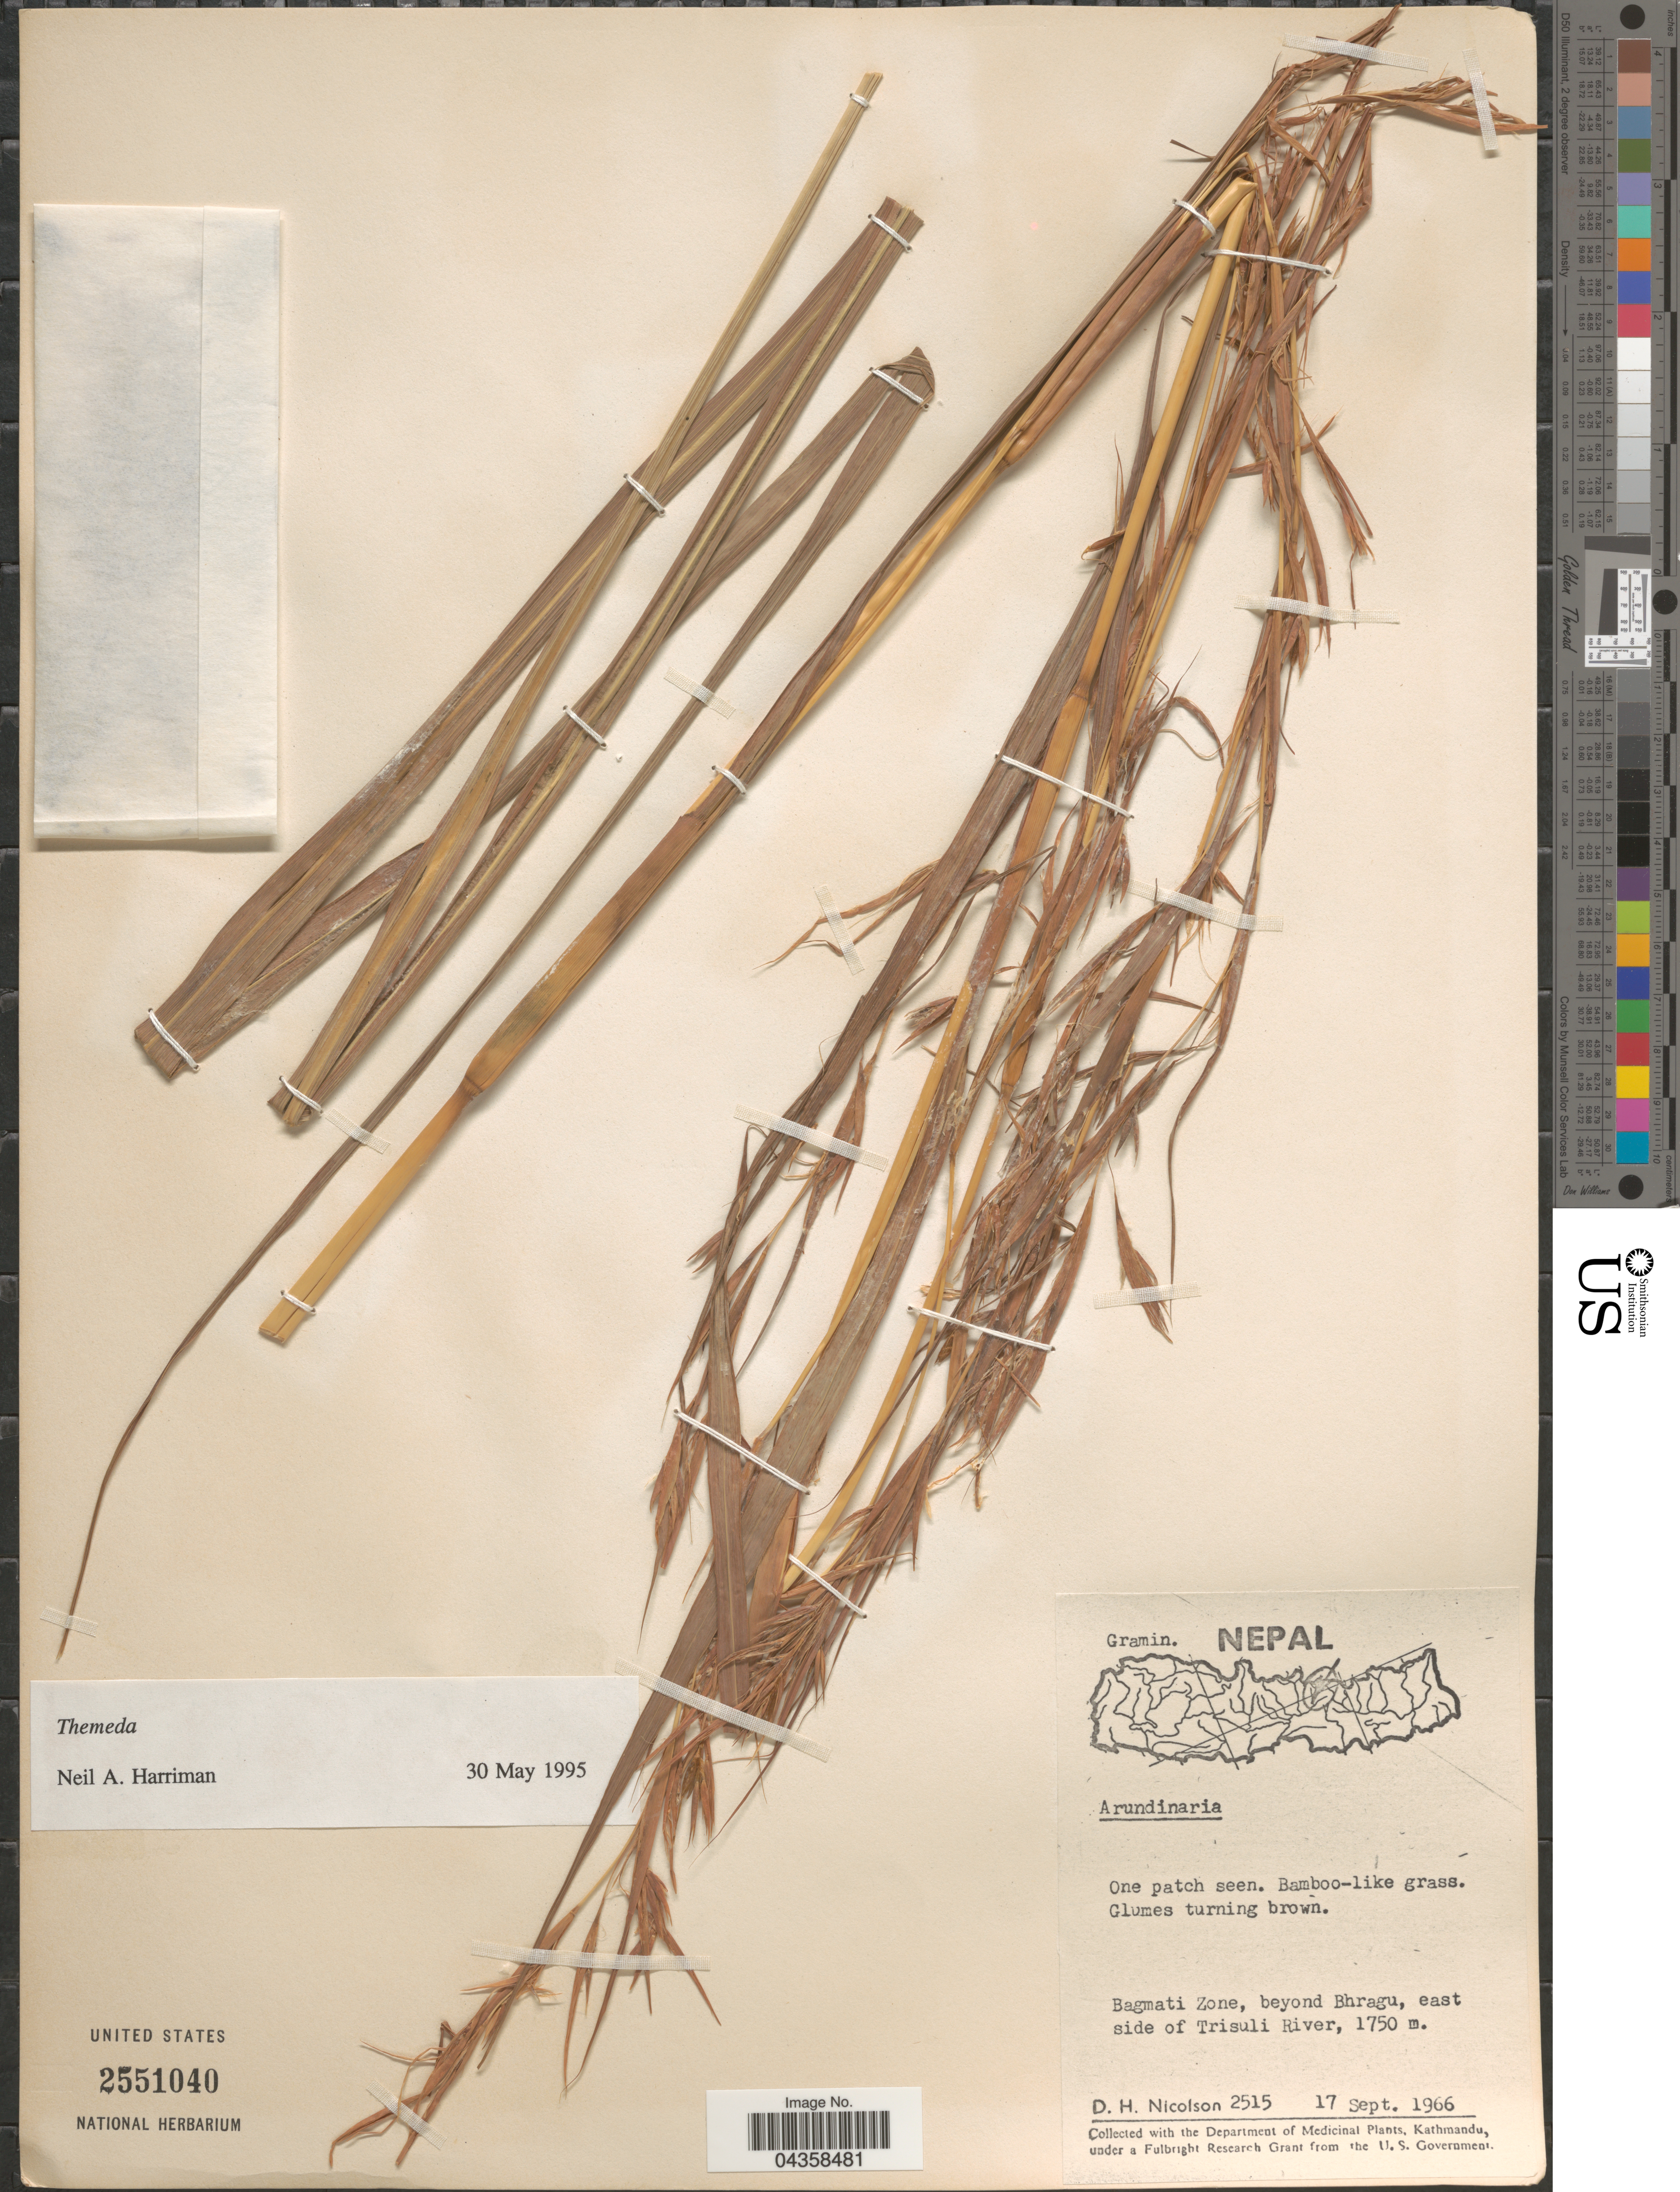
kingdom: Plantae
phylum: Tracheophyta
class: Liliopsida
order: Poales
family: Poaceae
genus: Themeda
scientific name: Themeda sp.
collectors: D. H. Nicolson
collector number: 2515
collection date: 1966-09-17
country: Nepal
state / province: Bagmati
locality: Bagmati Zone, beyond Bhragu, east side of Trisuli River.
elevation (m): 1750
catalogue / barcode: US 2551040